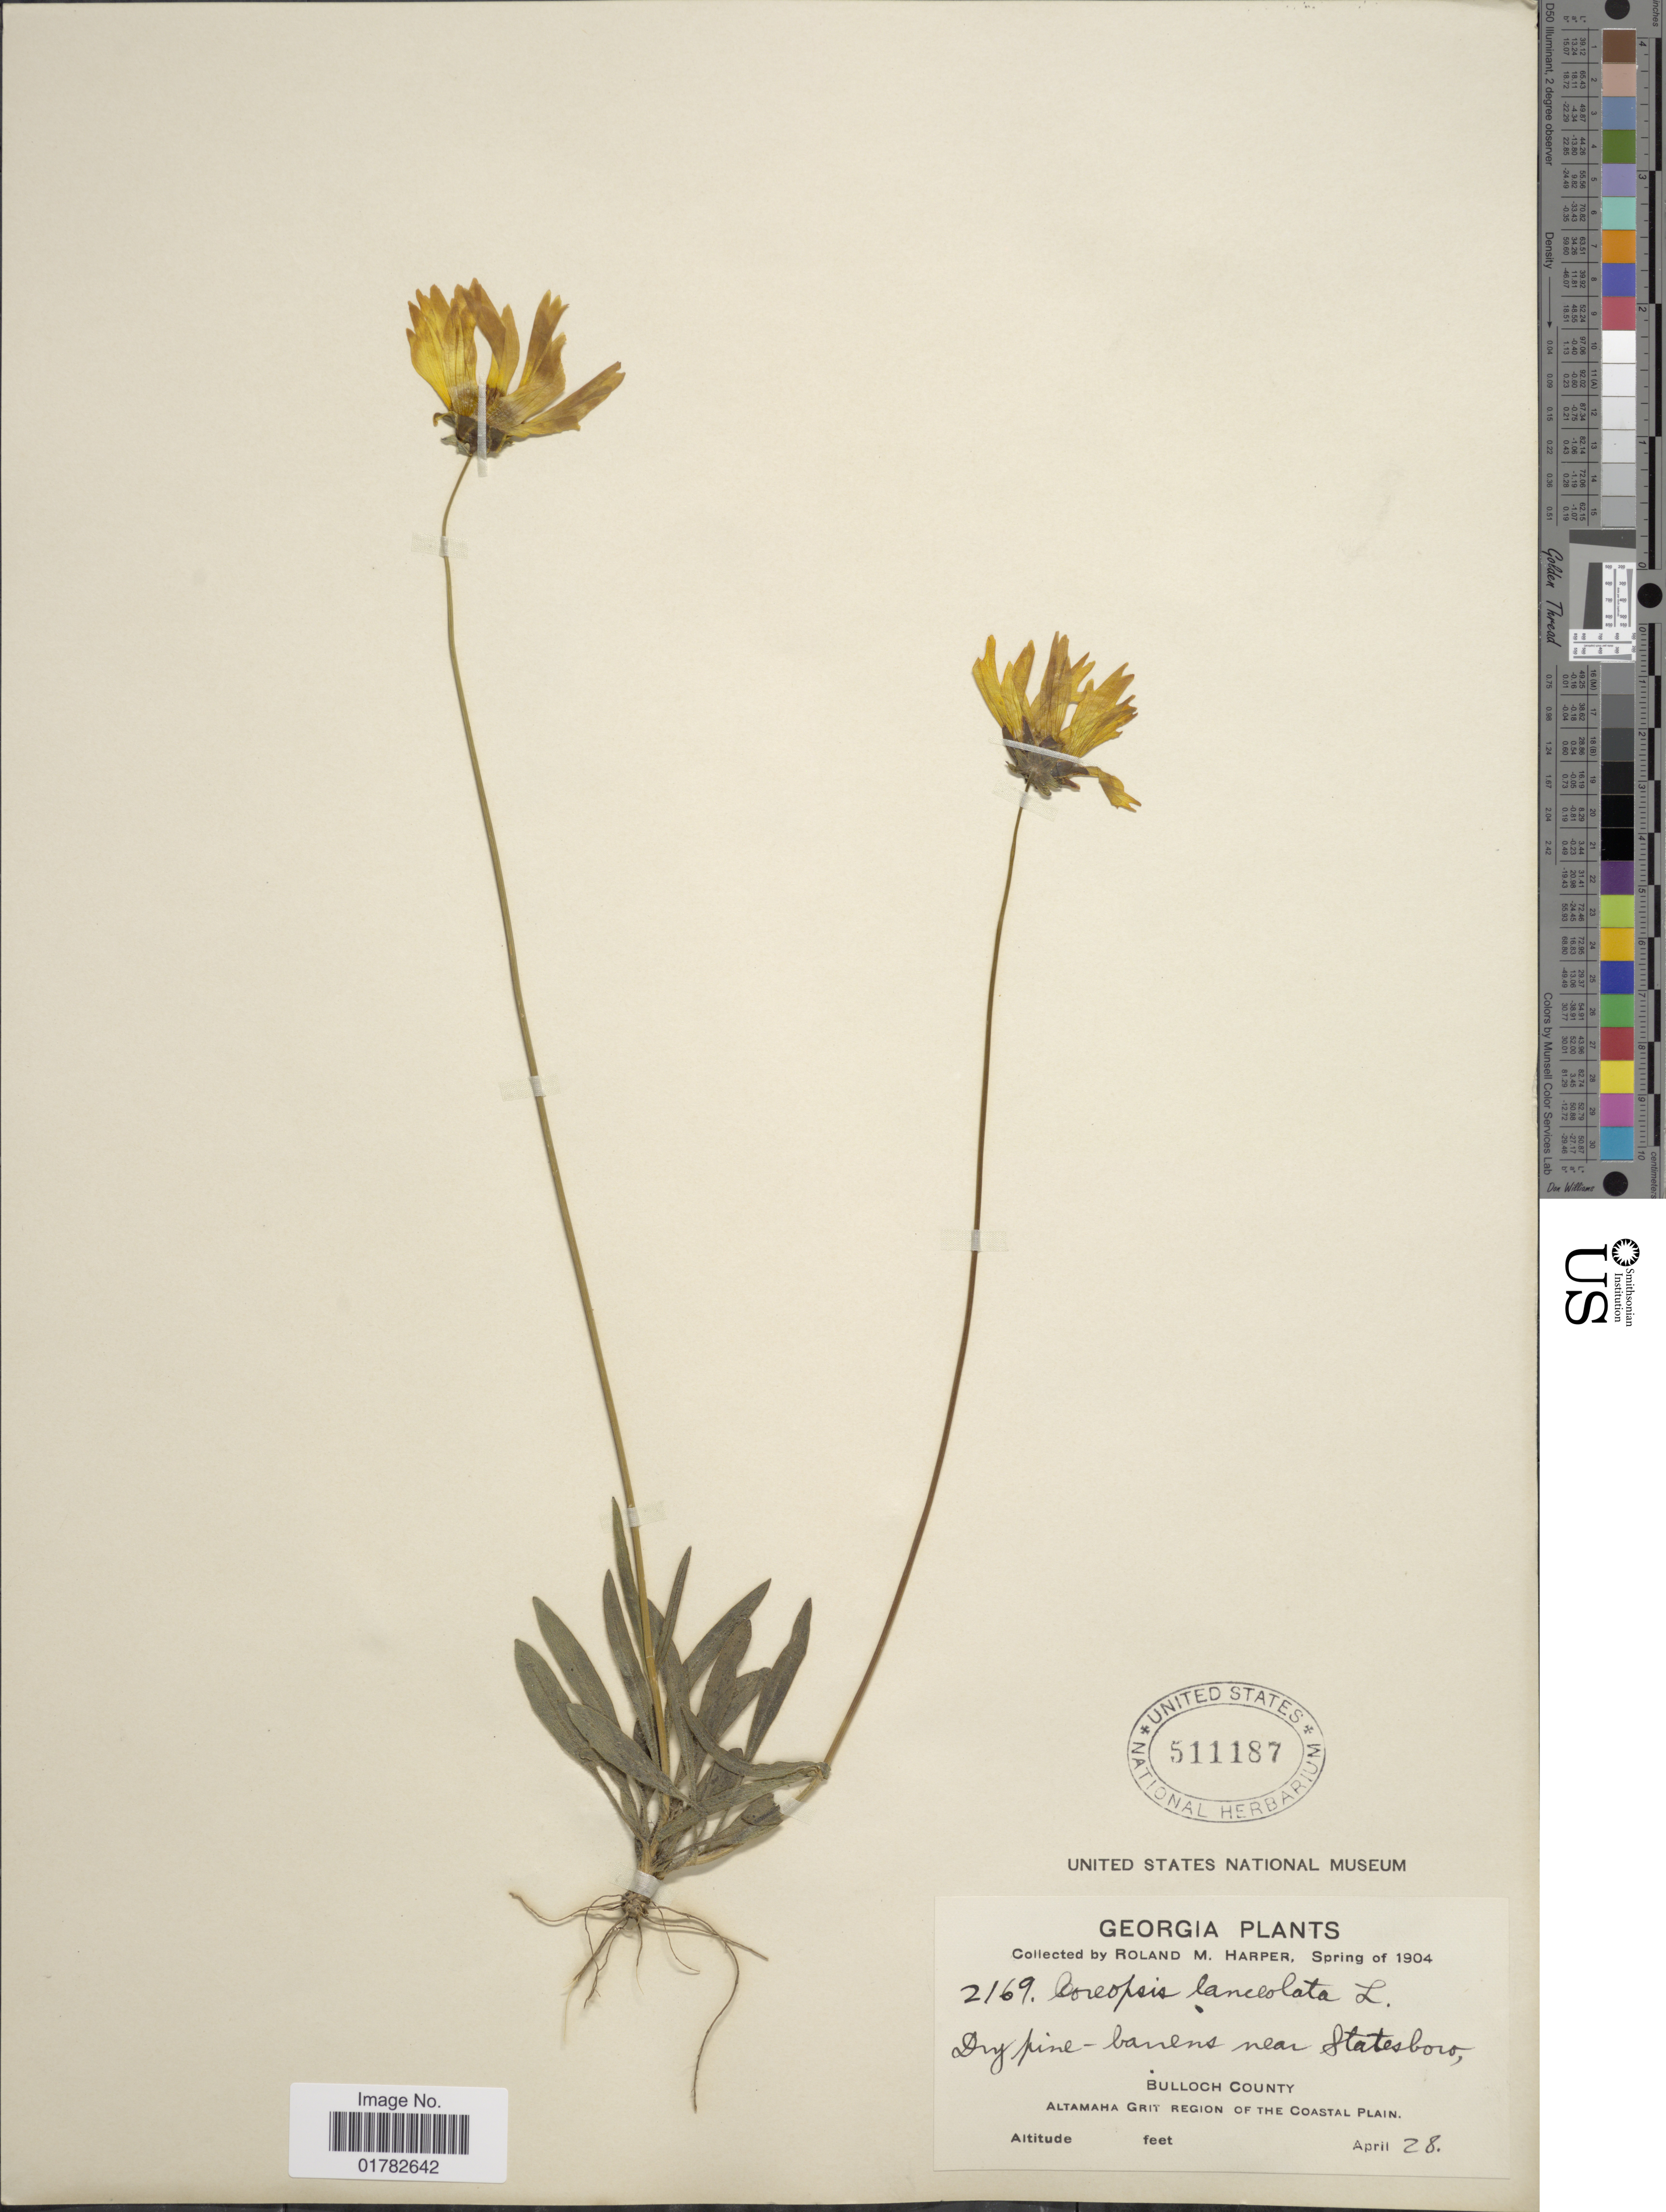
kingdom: Plantae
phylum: Tracheophyta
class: Magnoliopsida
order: Asterales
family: Asteraceae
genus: Coreopsis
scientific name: Coreopsis lanceolata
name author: L.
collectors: R. M. Harper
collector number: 2169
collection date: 1904-04-28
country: United States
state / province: Georgia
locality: Dry pine-barrens near Statesboro, Bulloch County, Altamaha Grit Region of the Coastal Plain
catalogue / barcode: US 511187